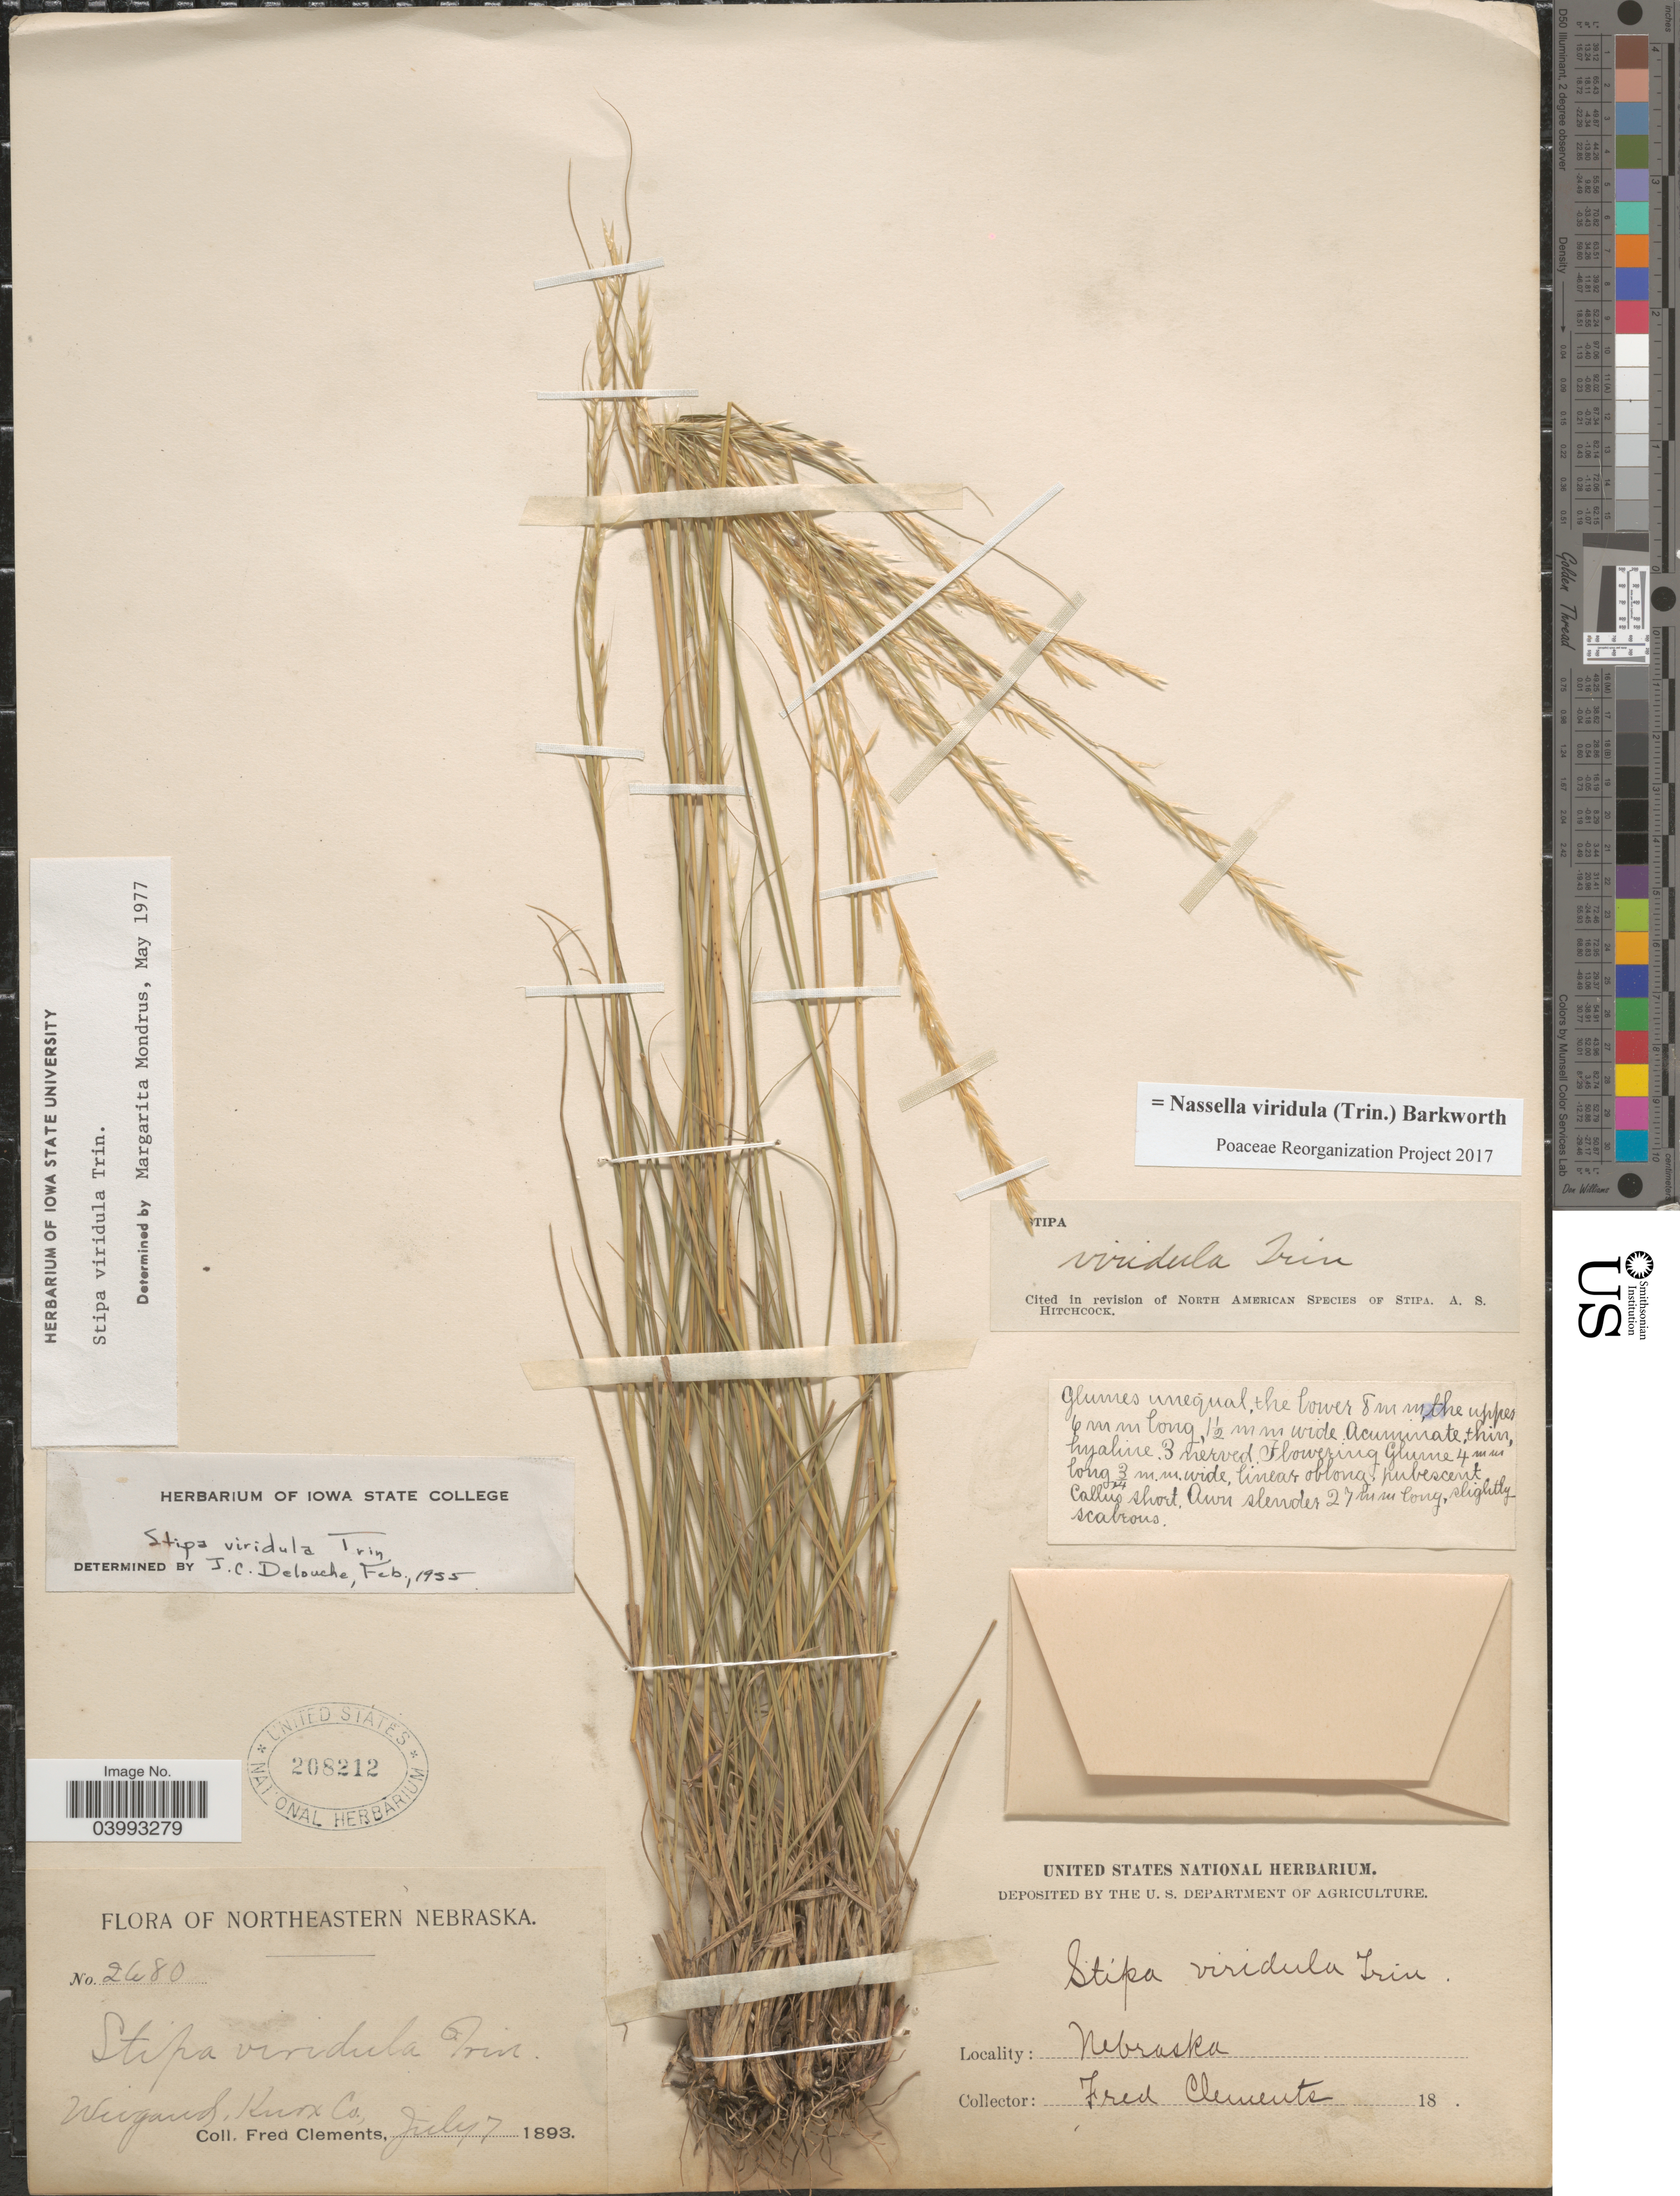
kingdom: Plantae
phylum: Tracheophyta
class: Liliopsida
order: Poales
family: Poaceae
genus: Nassella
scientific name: Nassella viridula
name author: (Trin.) Barkworth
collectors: F. Clements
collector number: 2680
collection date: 1893-07-07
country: United States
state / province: Nebraska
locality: Northeastern Nebraska. Weigand, Knox Co.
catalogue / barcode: US 208212